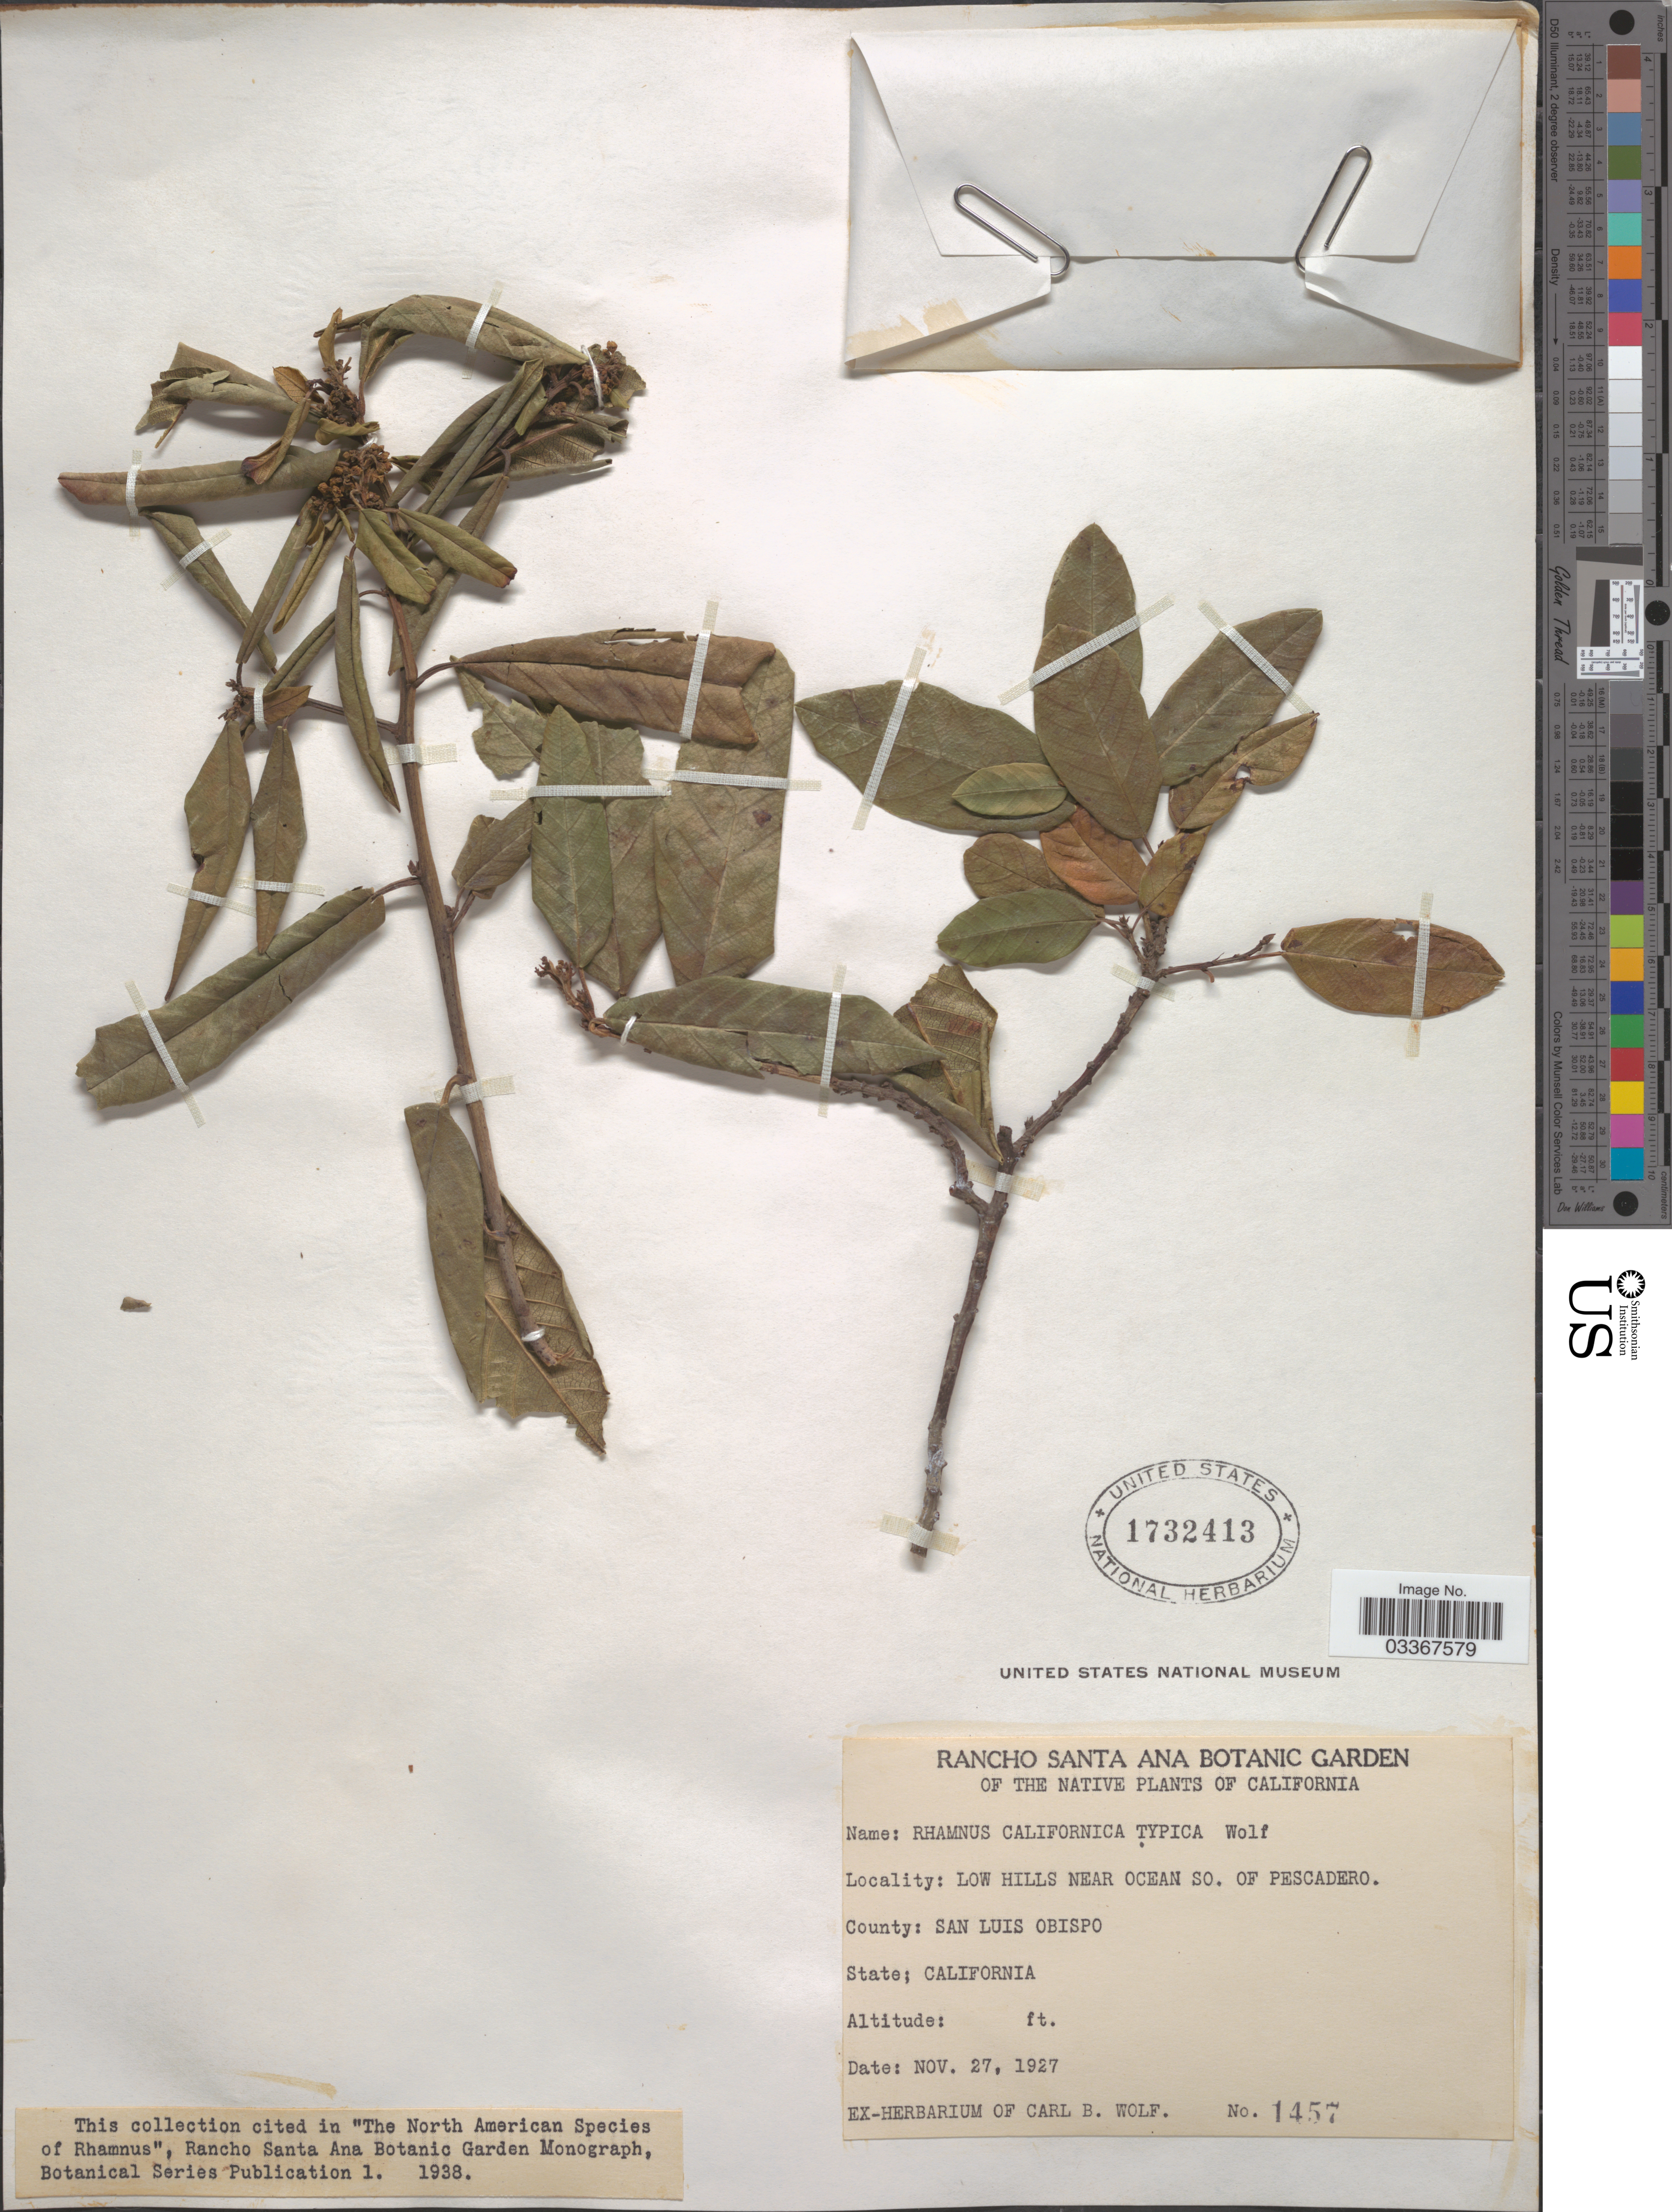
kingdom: Plantae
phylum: Tracheophyta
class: Magnoliopsida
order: Rosales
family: Rhamnaceae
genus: Frangula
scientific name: Frangula californica subsp. californica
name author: (Eschsch.) A. Gray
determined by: Strong, Mark T., (BOT), Smithsonian Institution - National Museum of Natural History (UNITED STATES)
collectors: ex herb. Carl B. Wolf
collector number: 1457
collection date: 1927-11-27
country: United States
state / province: California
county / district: San Luis Obispo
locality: Low hills near Ocean SO. of Pescadero, County: San Luis Obispo.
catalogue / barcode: US 1732413